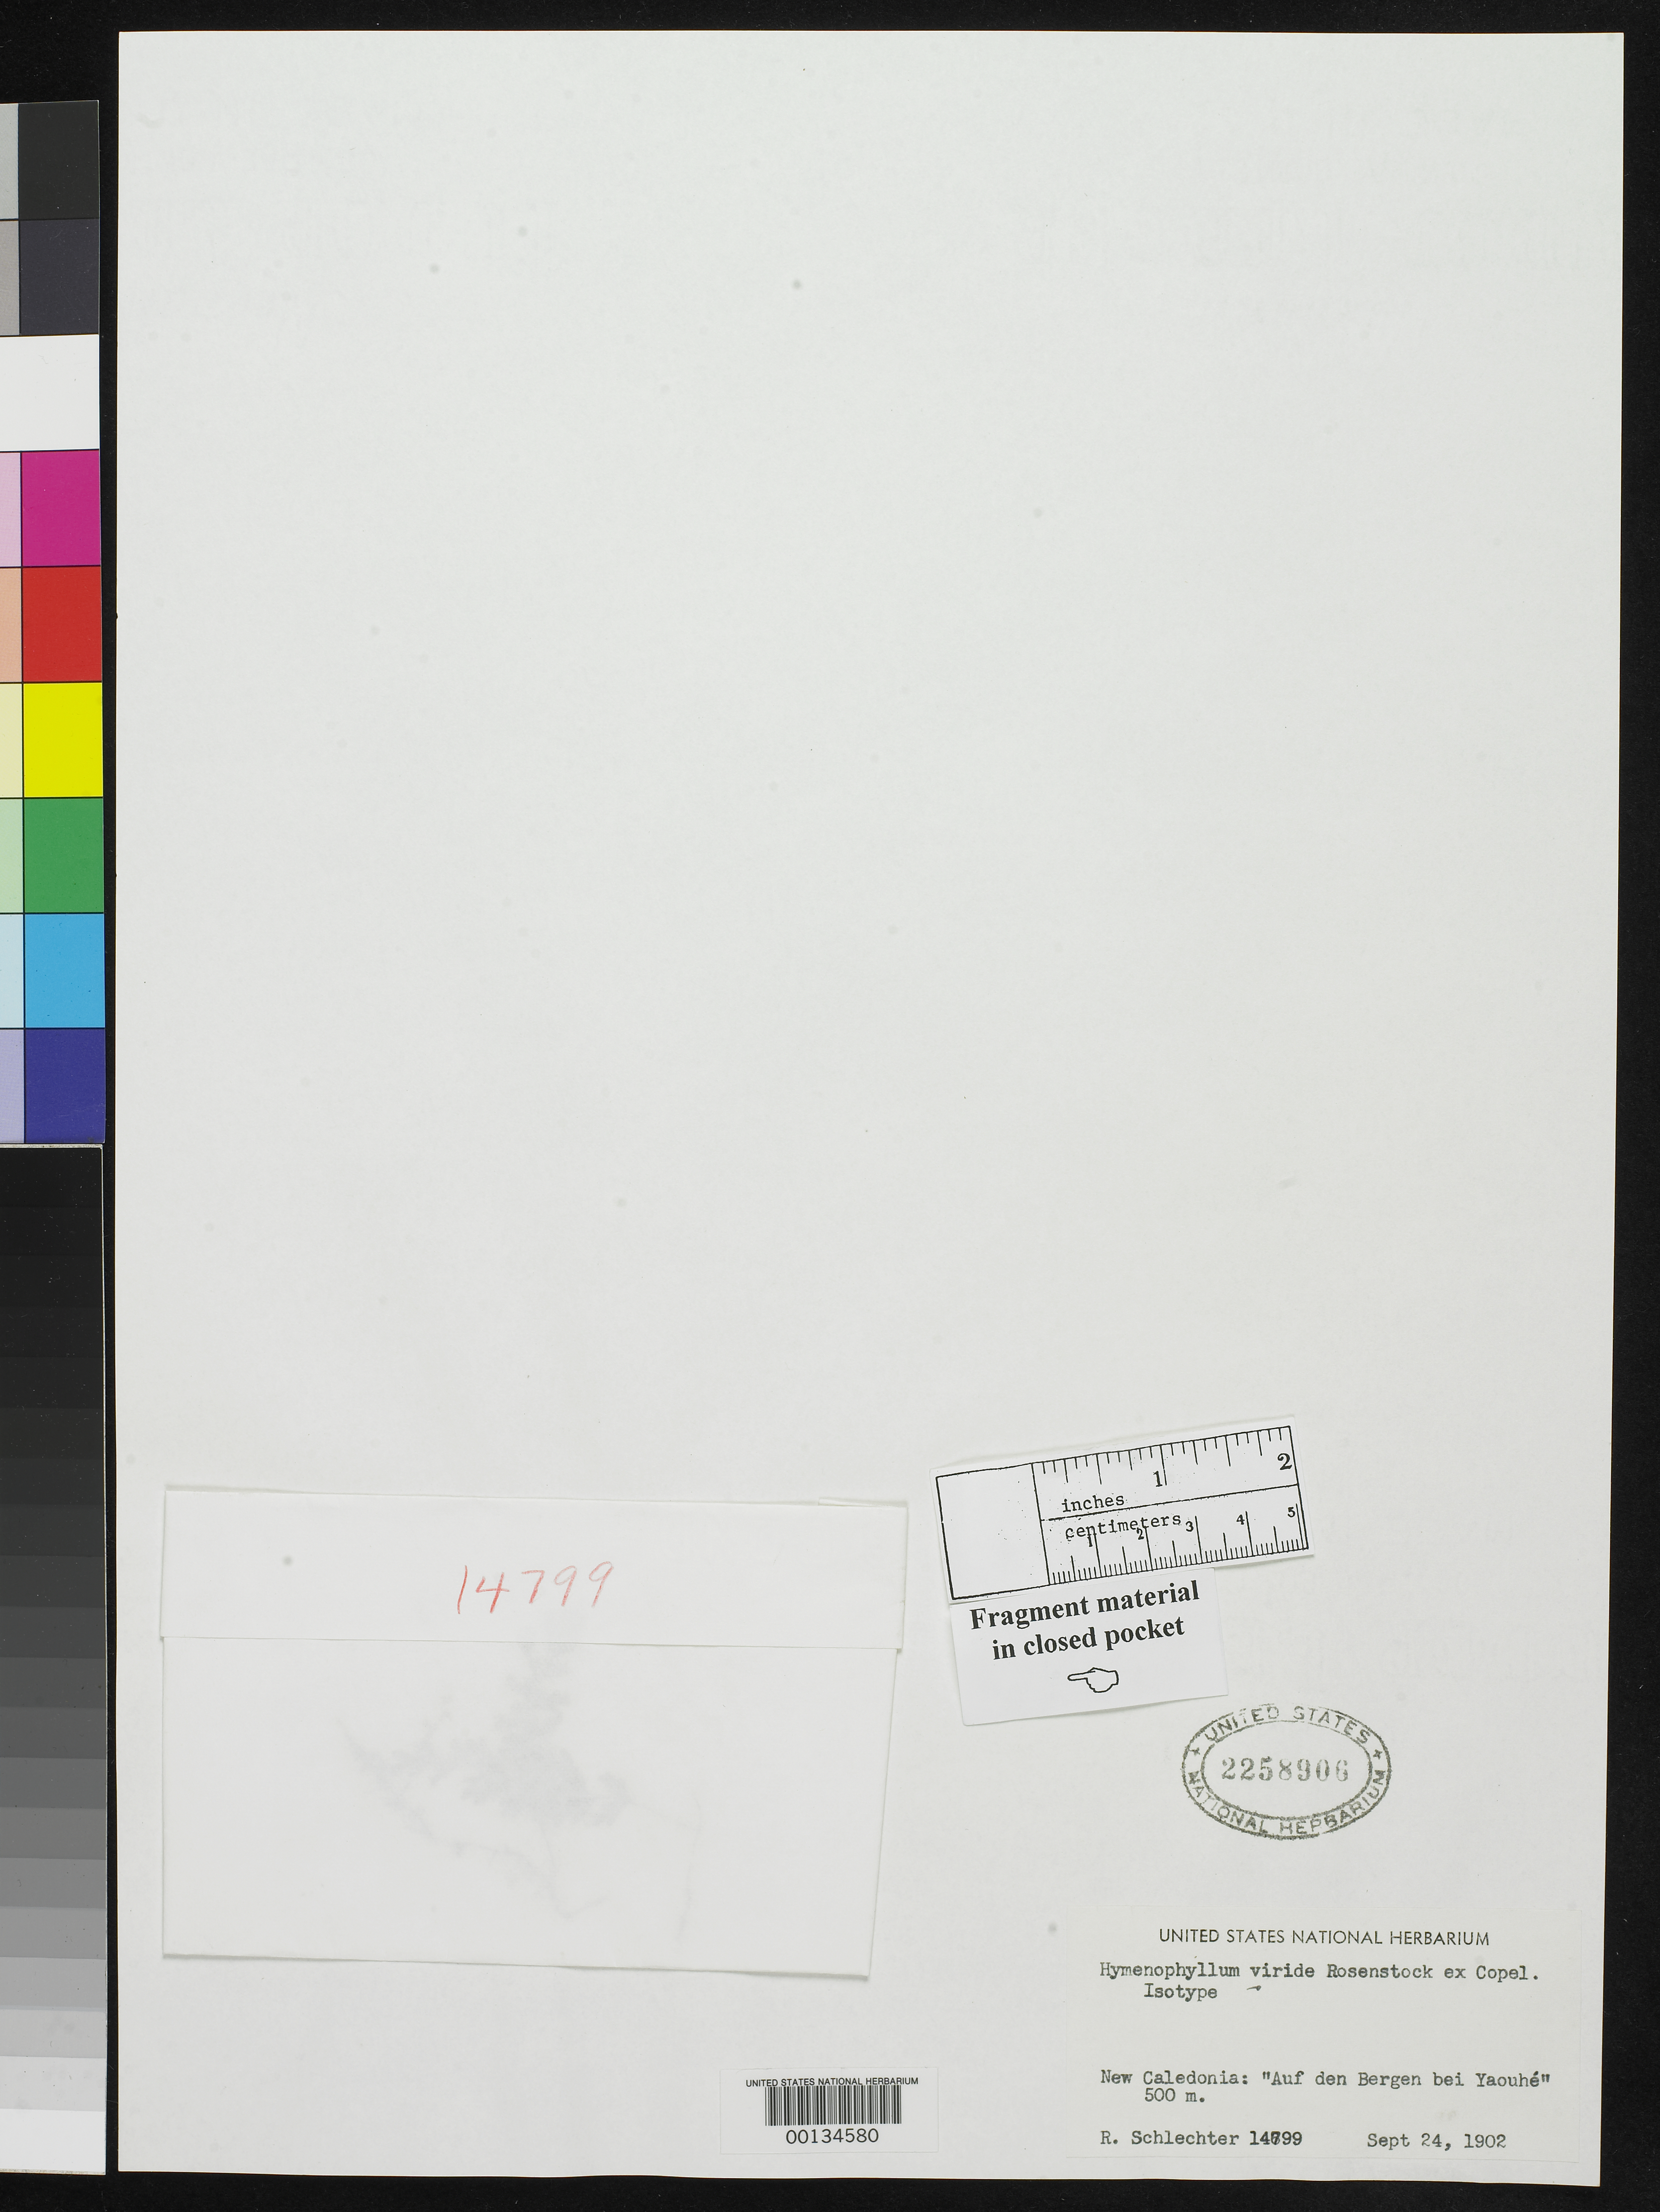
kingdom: Plantae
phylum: Tracheophyta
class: Polypodiopsida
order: Hymenophyllales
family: Hymenophyllaceae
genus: Hymenophyllum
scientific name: Hymenophyllum viride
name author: Rosenst. ex Copel.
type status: Isotype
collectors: F. R. R. Schlechter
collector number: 14799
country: New Caledonia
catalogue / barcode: US 2258906